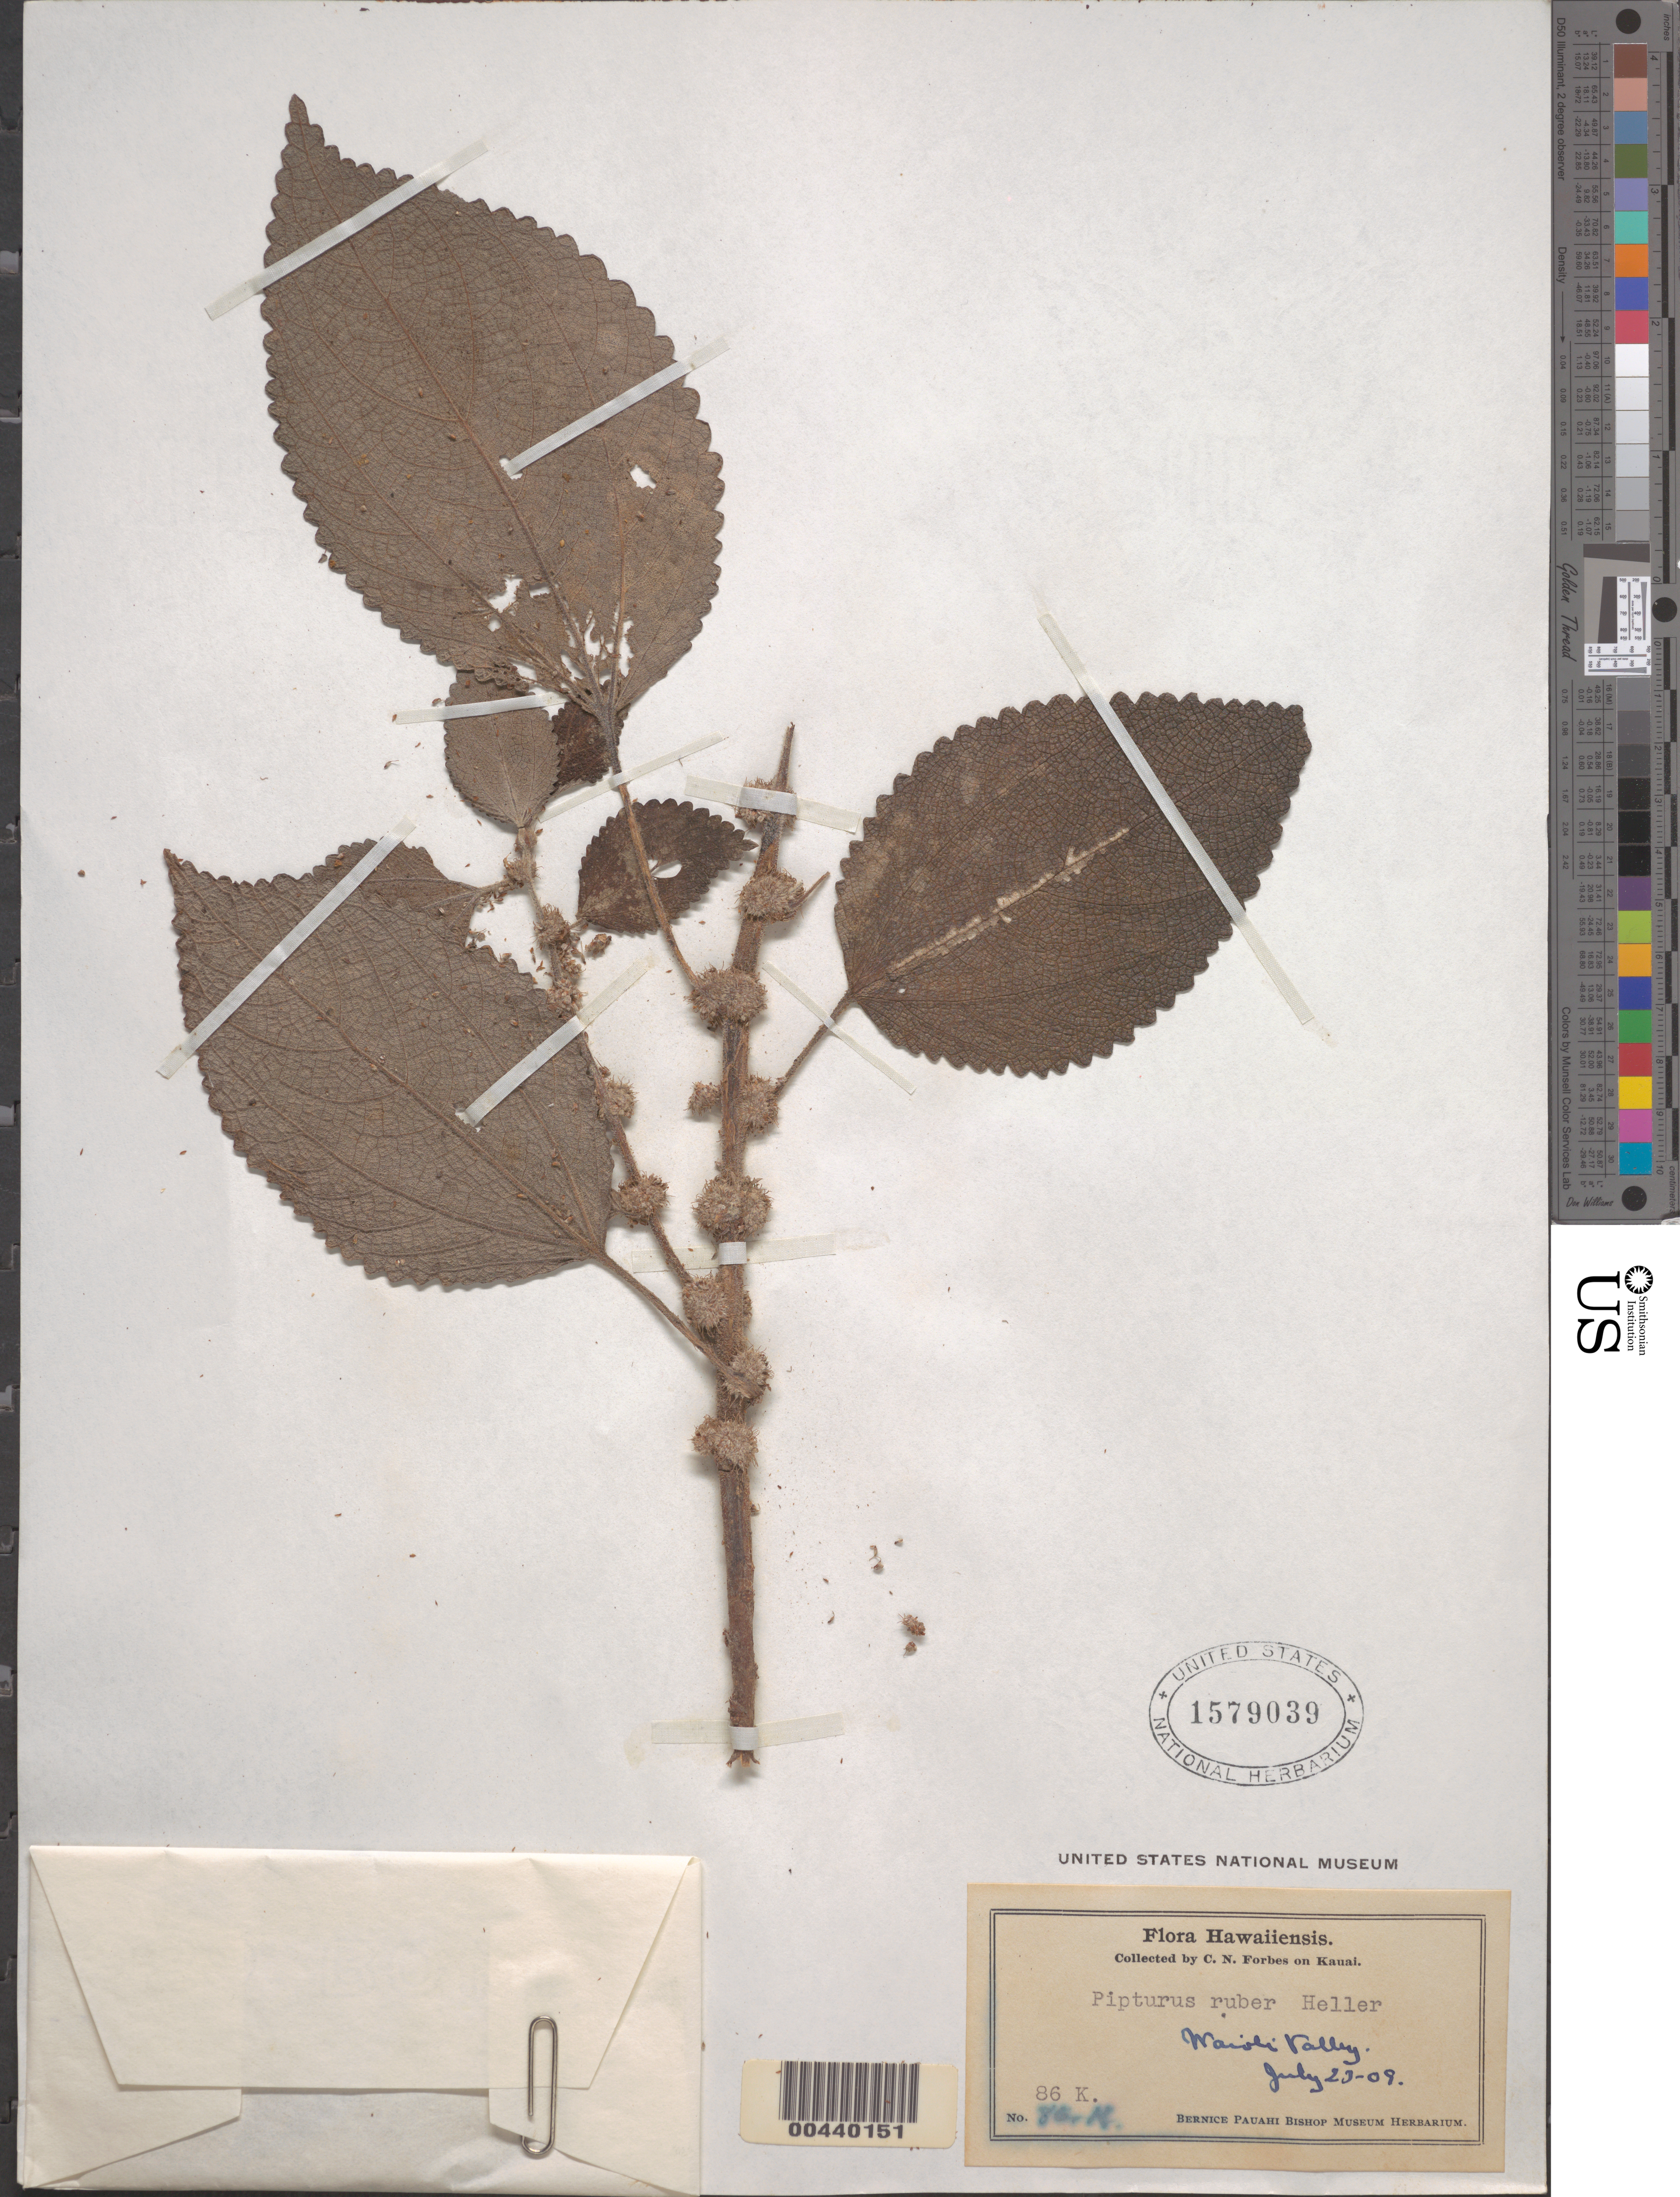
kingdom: Plantae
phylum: Tracheophyta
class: Magnoliopsida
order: Rosales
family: Urticaceae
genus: Pipturus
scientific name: Pipturus ruber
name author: A. Heller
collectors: C. N. Forbes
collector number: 86.K.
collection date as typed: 23 Jul 1909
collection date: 1909-07-23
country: United States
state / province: Hawaii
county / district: Kauai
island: Kaua'i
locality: Waioli Valley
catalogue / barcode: US 1579039